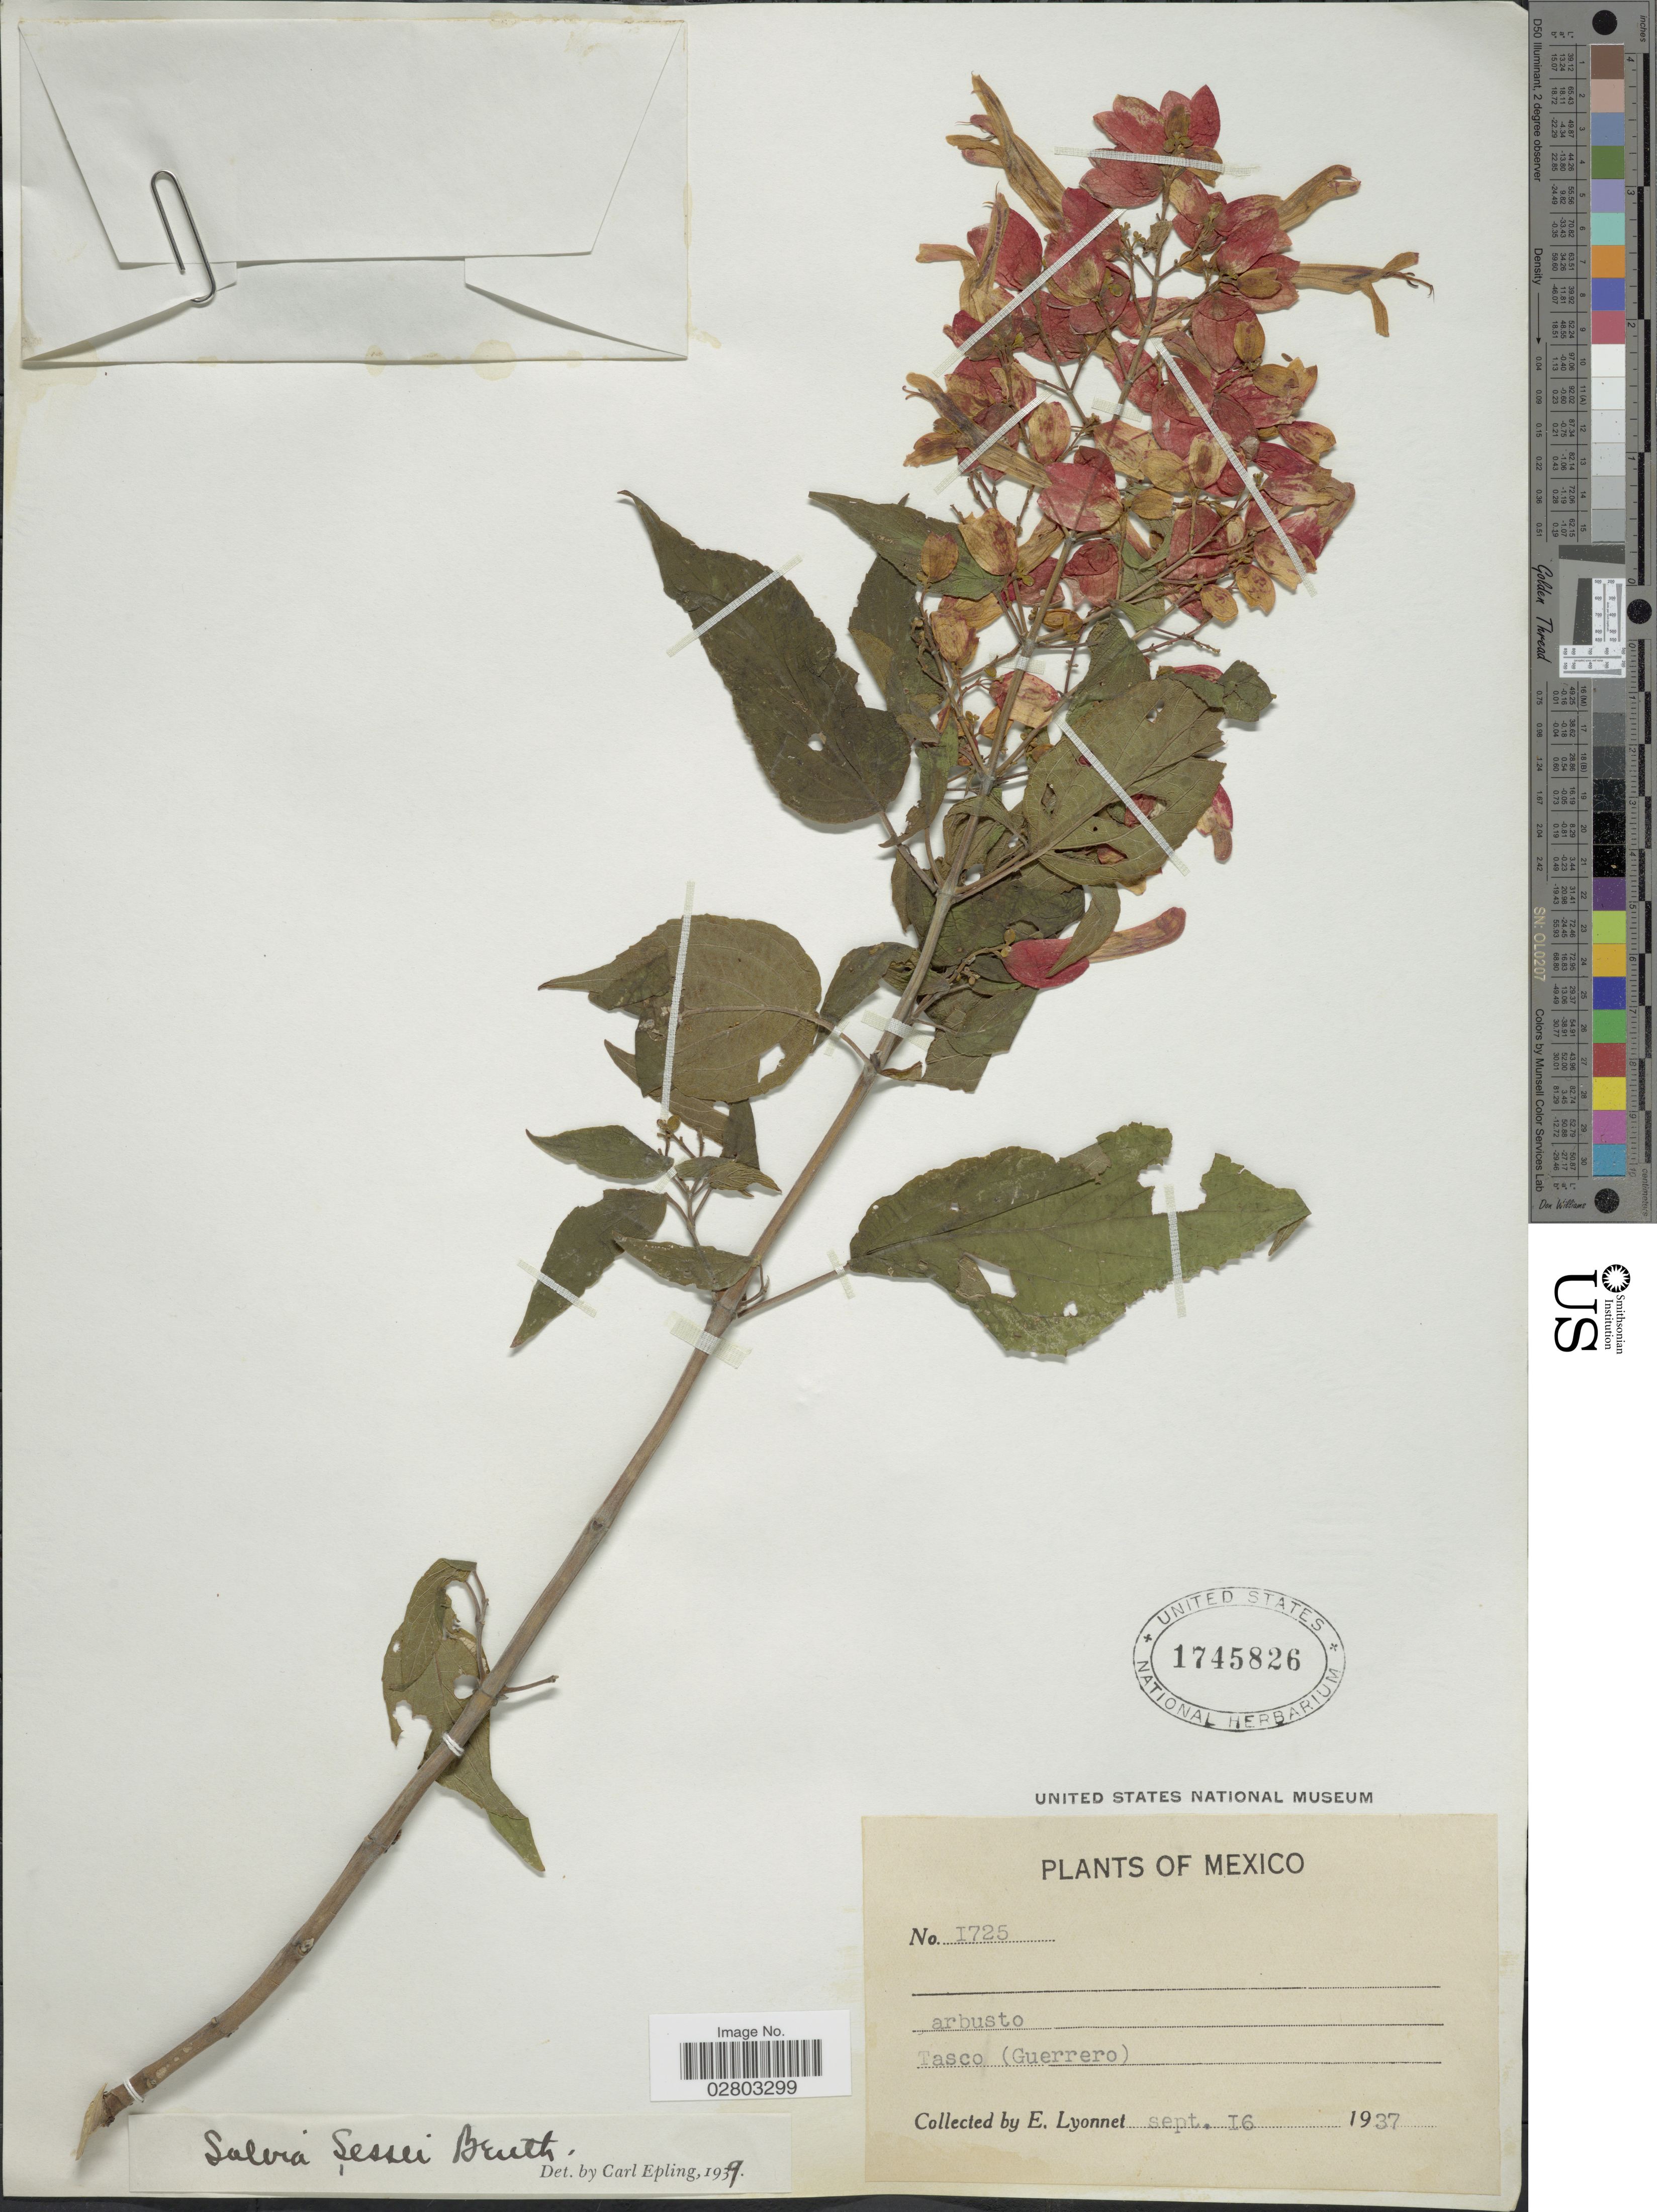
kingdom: Plantae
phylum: Tracheophyta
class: Magnoliopsida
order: Lamiales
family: Lamiaceae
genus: Salvia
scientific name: Salvia sessei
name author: Benth.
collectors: E. Lyonnet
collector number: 1725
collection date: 1937-09-16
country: Mexico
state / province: Guerrero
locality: Tasco.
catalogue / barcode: US 1745826